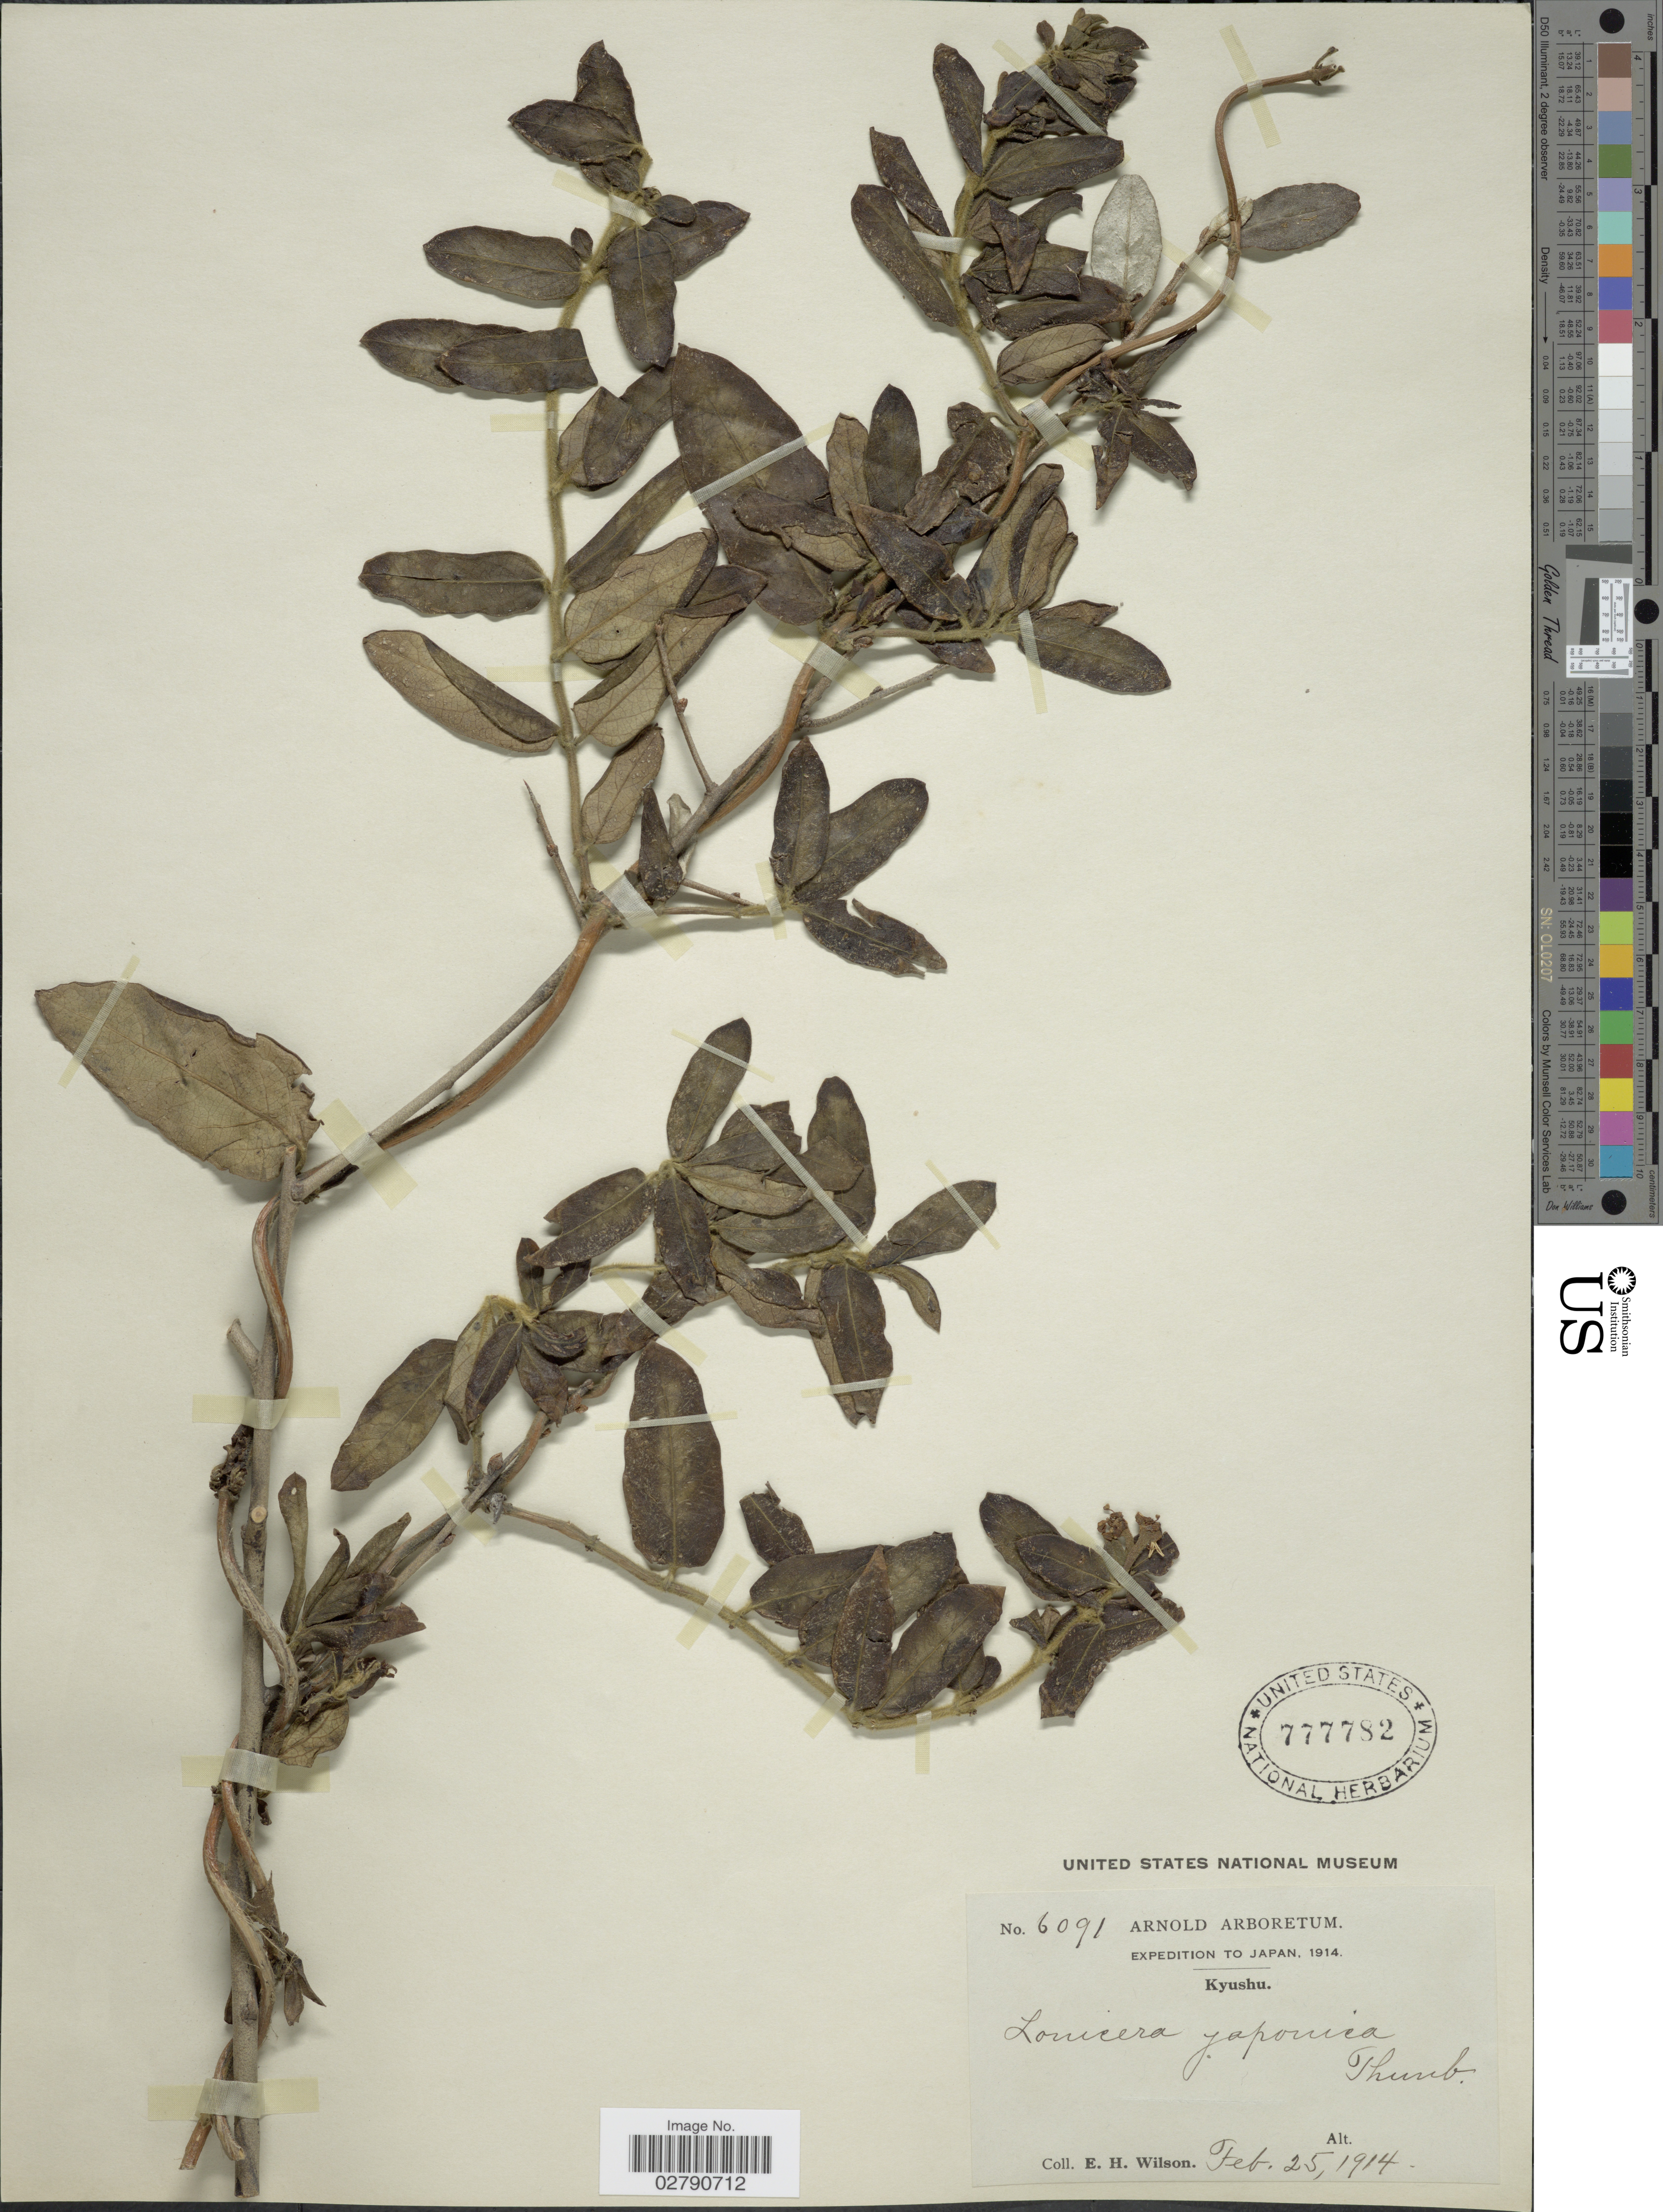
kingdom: Plantae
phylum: Tracheophyta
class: Magnoliopsida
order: Dipsacales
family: Caprifoliaceae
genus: Lonicera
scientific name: Lonicera japonica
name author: Thunb.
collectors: E. Wilson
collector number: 6091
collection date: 1914-02-25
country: Japan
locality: Kyushu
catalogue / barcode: US 777782